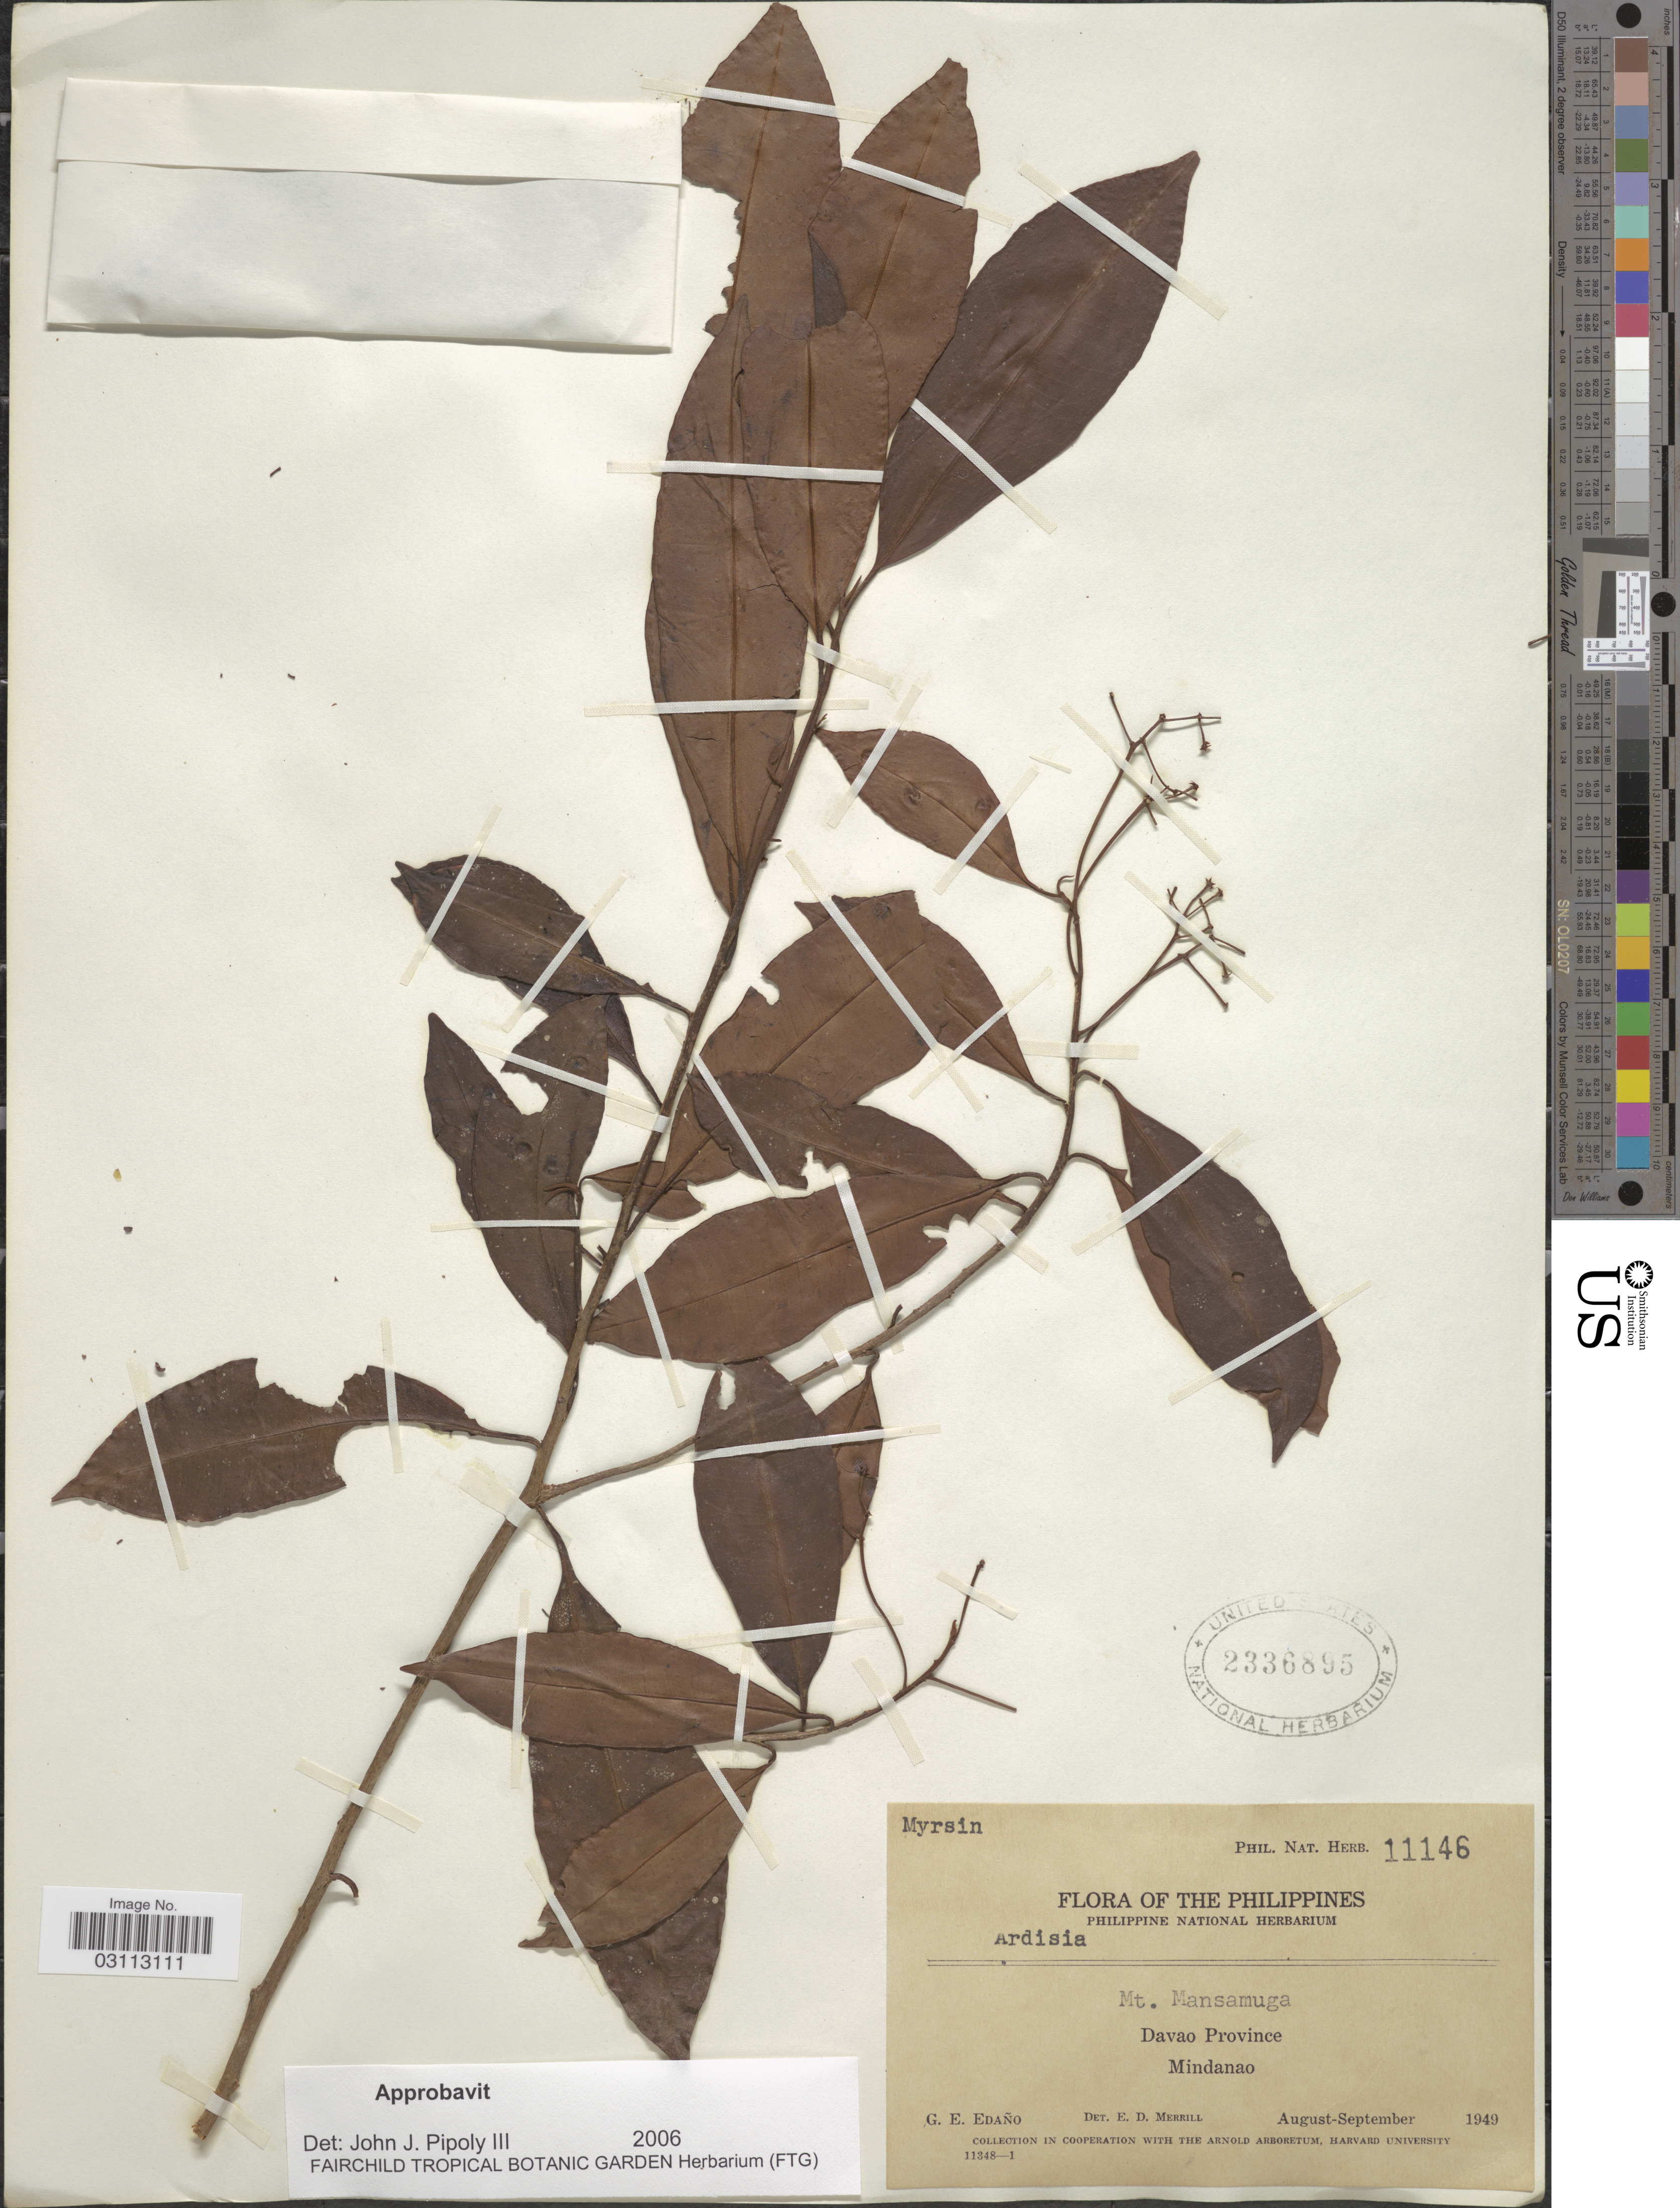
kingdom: Plantae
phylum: Tracheophyta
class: Magnoliopsida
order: Ericales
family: Primulaceae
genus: Ardisia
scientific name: Ardisia sp.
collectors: G. E. Edaño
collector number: Phil. Nat. Herb. 11146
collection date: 1949-08/1949-09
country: Philippines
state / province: Davao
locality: Mt. Mansamuga. Davao Province. Mindanao.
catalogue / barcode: US 2336895